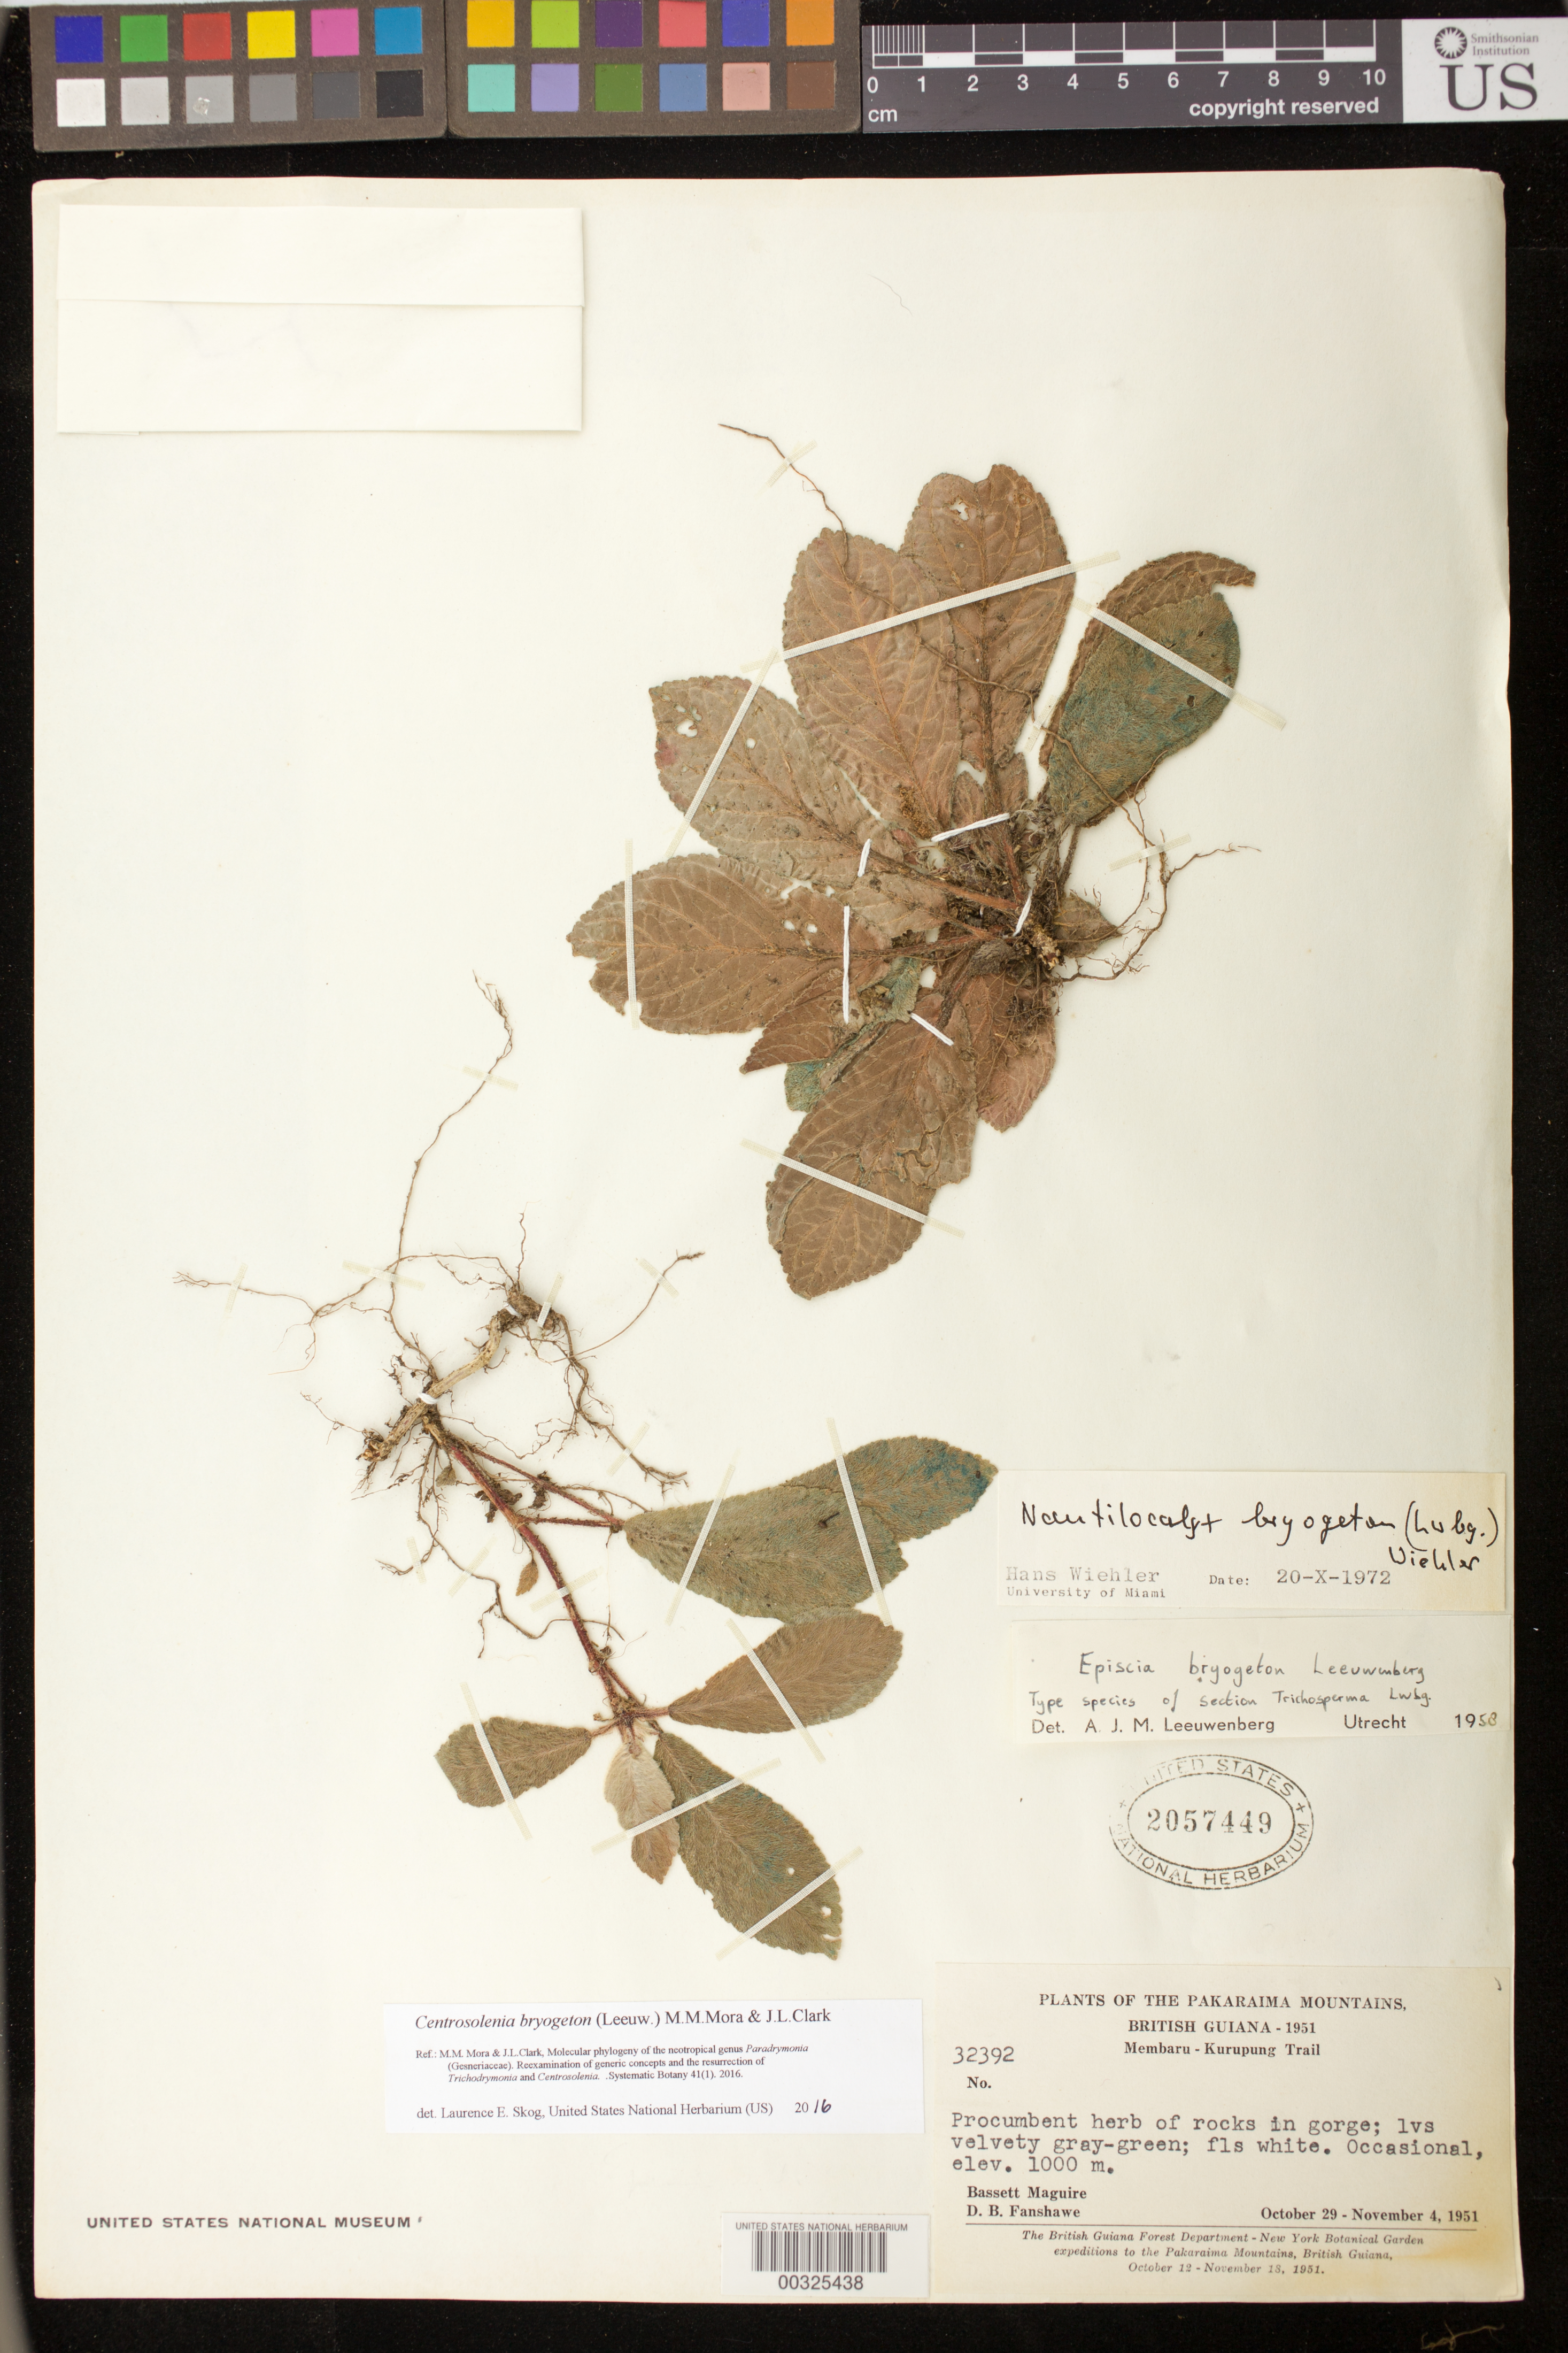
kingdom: Plantae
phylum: Tracheophyta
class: Magnoliopsida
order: Lamiales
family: Gesneriaceae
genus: Centrosolenia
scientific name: Centrosolenia bryogeton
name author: (Leeuw.) M.M. Mora & J.L. Clark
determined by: Skog, Laurence E.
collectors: B. Maguire & D. B. Fanshawe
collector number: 32392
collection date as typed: Oct-Nov 1951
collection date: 1951-10/1951-11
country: Guyana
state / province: Cuyuni-Mazaruni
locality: Membaru - Kurupung trail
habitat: On rocks in gorge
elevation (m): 1000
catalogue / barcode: US 2057449